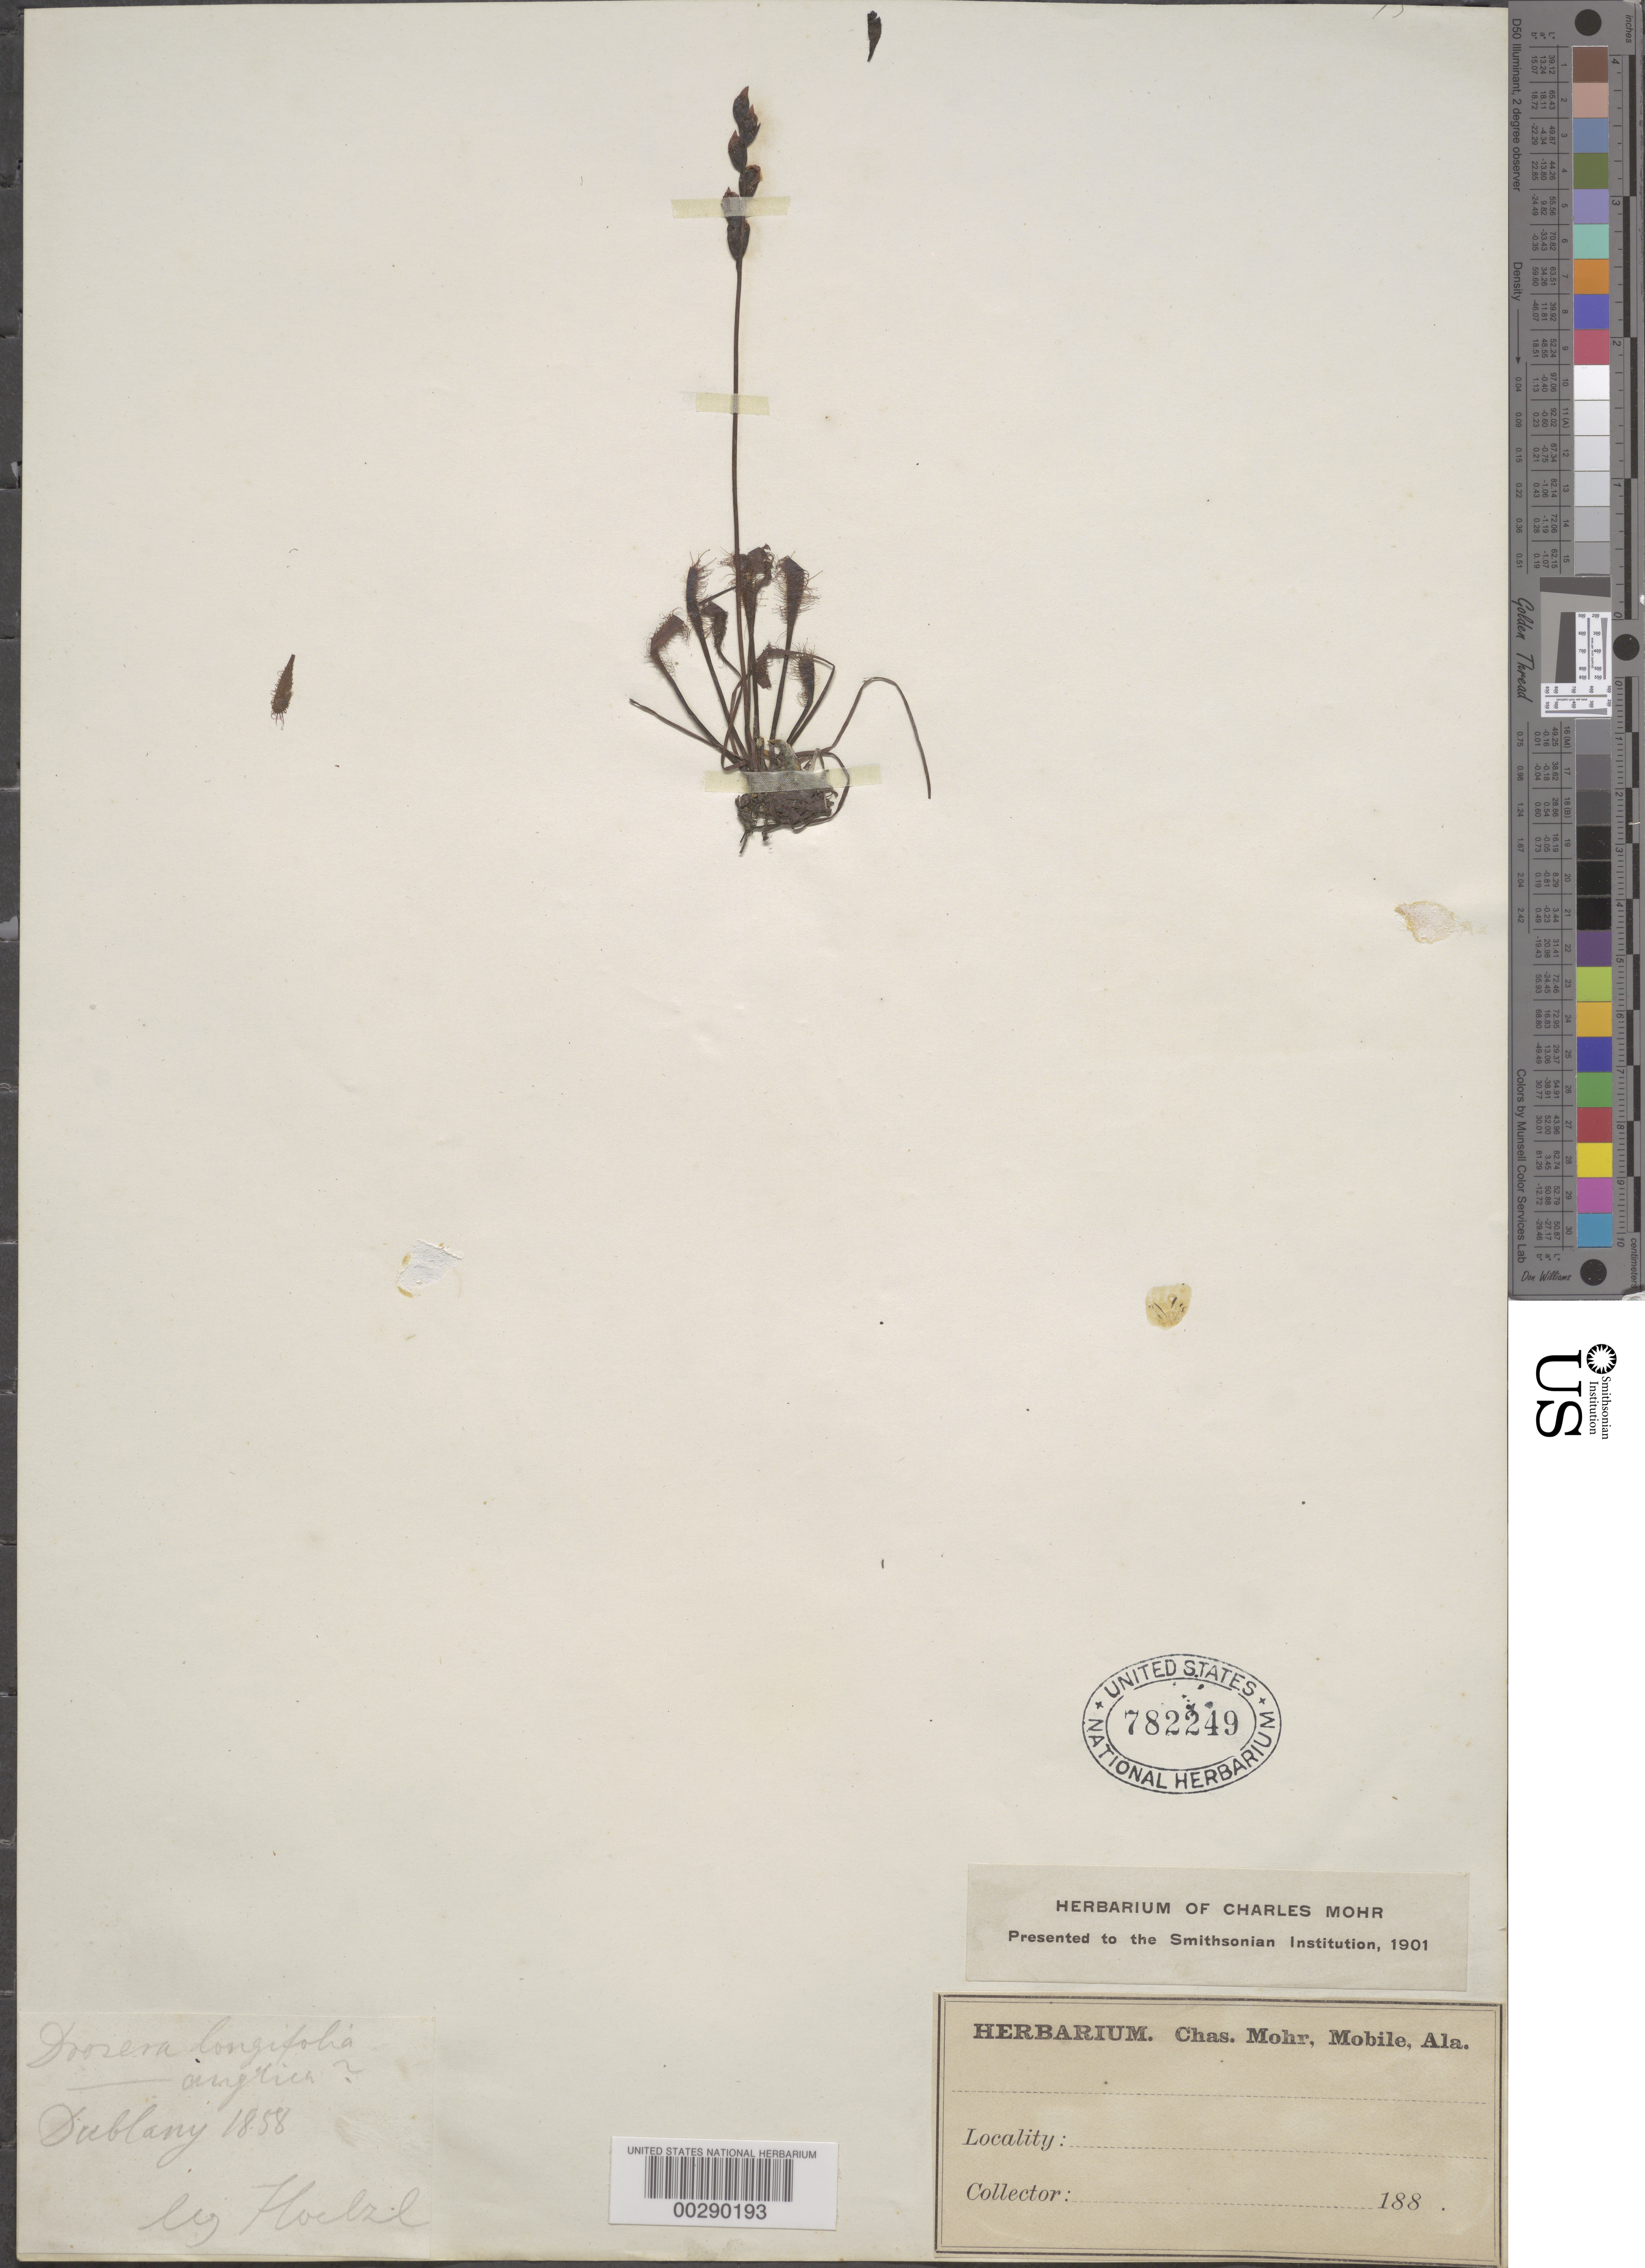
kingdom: Plantae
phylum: Tracheophyta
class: Magnoliopsida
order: Caryophyllales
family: Droseraceae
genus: Drosera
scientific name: Drosera anglica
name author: Huds.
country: Indonesia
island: Java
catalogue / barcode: US 782249